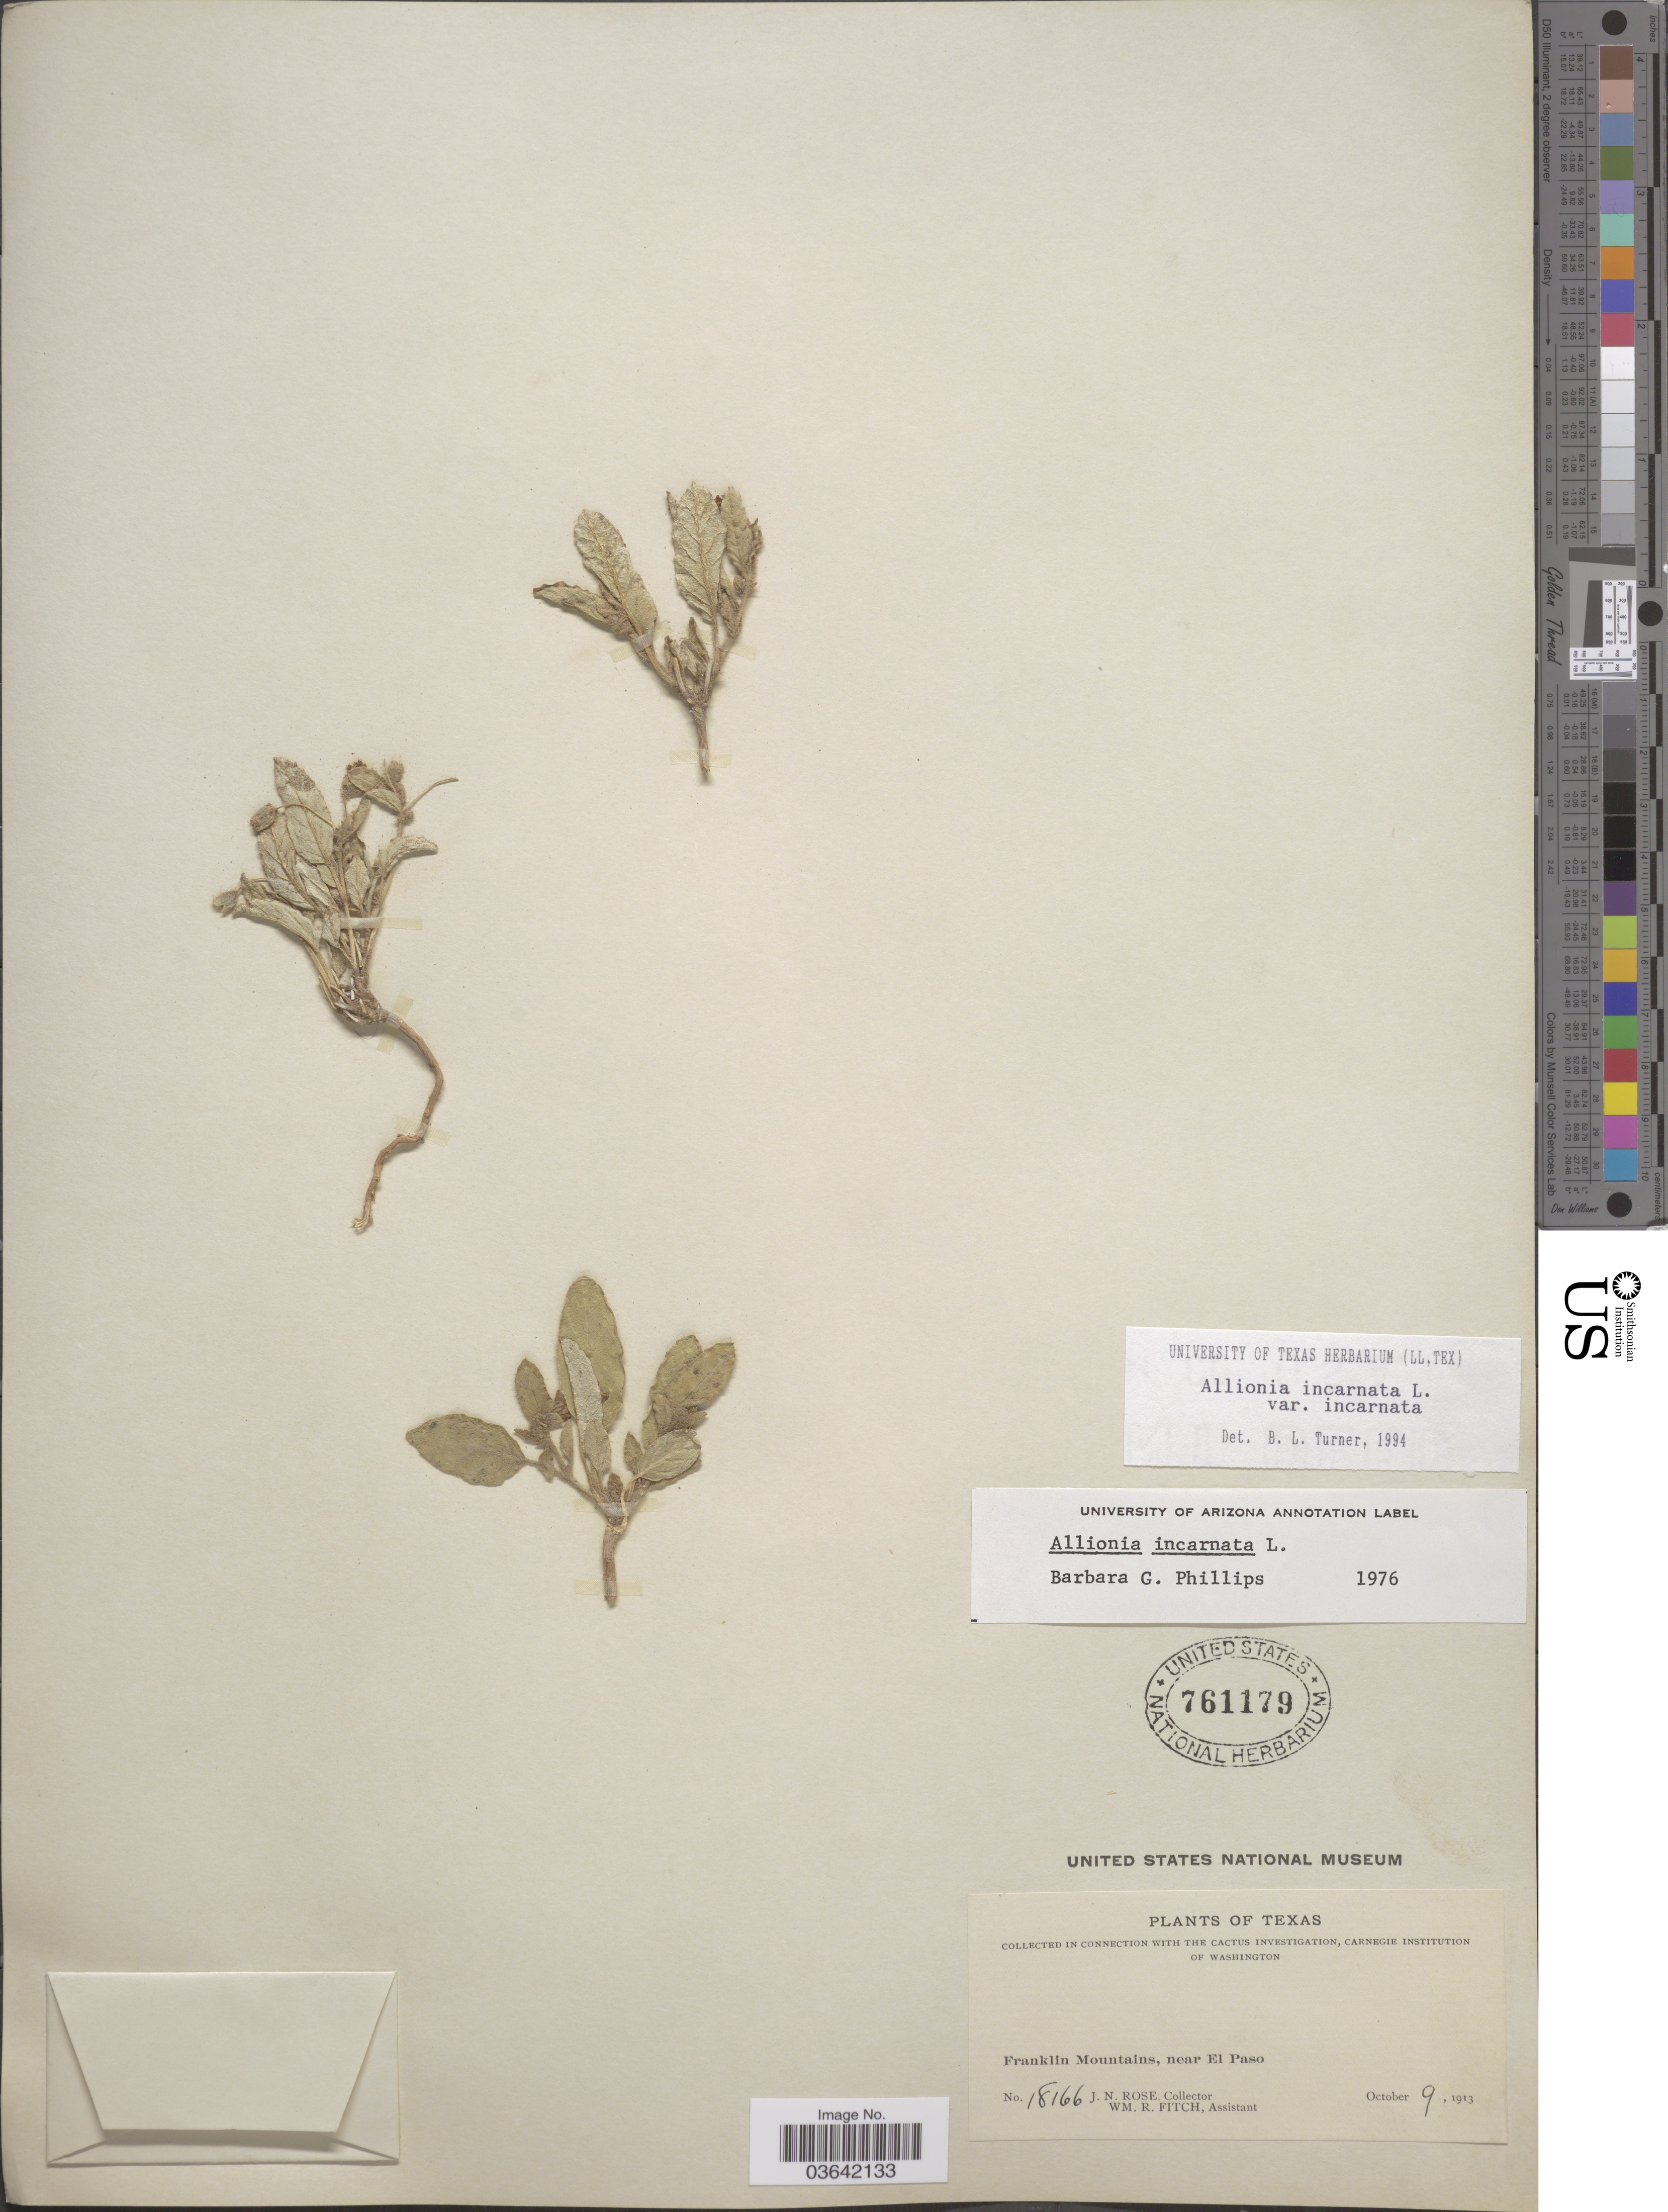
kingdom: Plantae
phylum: Tracheophyta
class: Magnoliopsida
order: Caryophyllales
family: Nyctaginaceae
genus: Allionia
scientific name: Allionia incarnata var. incarnata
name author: L.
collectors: J. N. Rose & W. R. Fitch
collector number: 18166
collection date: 1913-10-09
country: United States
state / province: Texas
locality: Franklin Mountains, near El Paso.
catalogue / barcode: US 761179